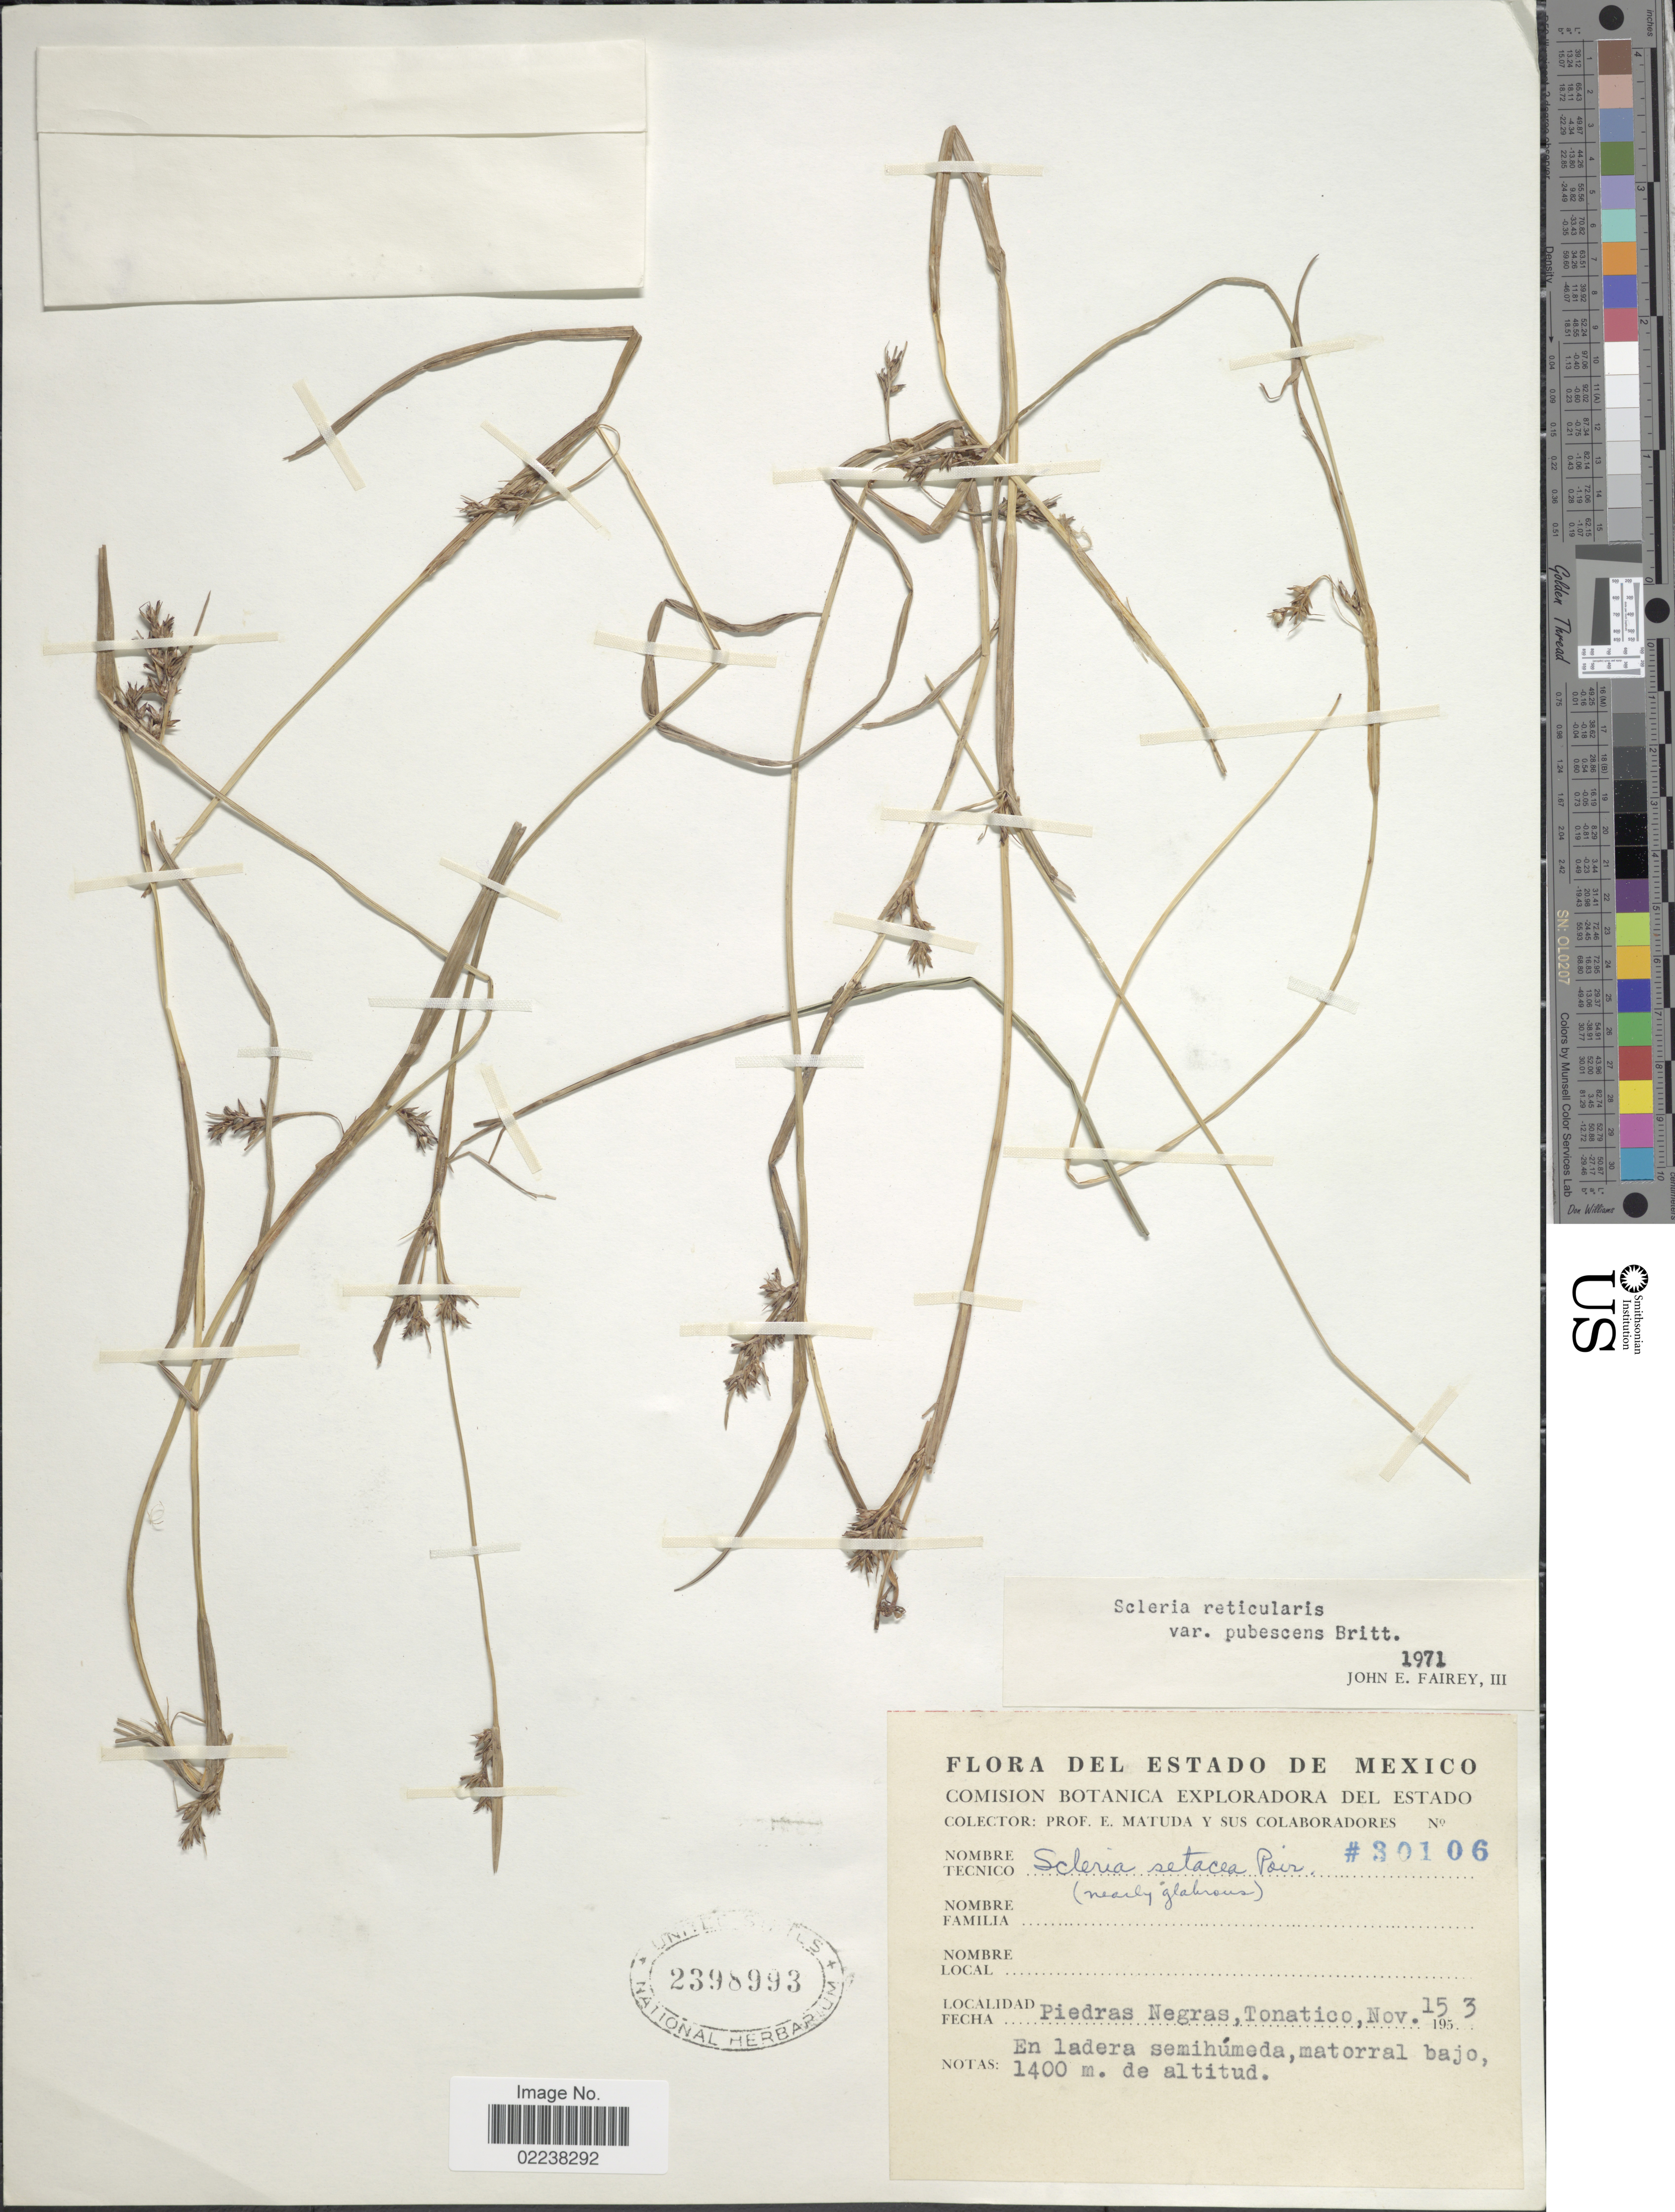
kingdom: Plantae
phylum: Tracheophyta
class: Liliopsida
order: Poales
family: Cyperaceae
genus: Scleria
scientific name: Scleria muehlenbergii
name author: Steud.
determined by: Strong, Mark T., (BOT), Smithsonian Institution - National Museum of Natural History (UNITED STATES)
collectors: E. Matuda & et al.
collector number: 30106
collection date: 1953-11-15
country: Mexico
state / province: México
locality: Piedras Negras, Tonatico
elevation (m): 1400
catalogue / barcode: US 2398993